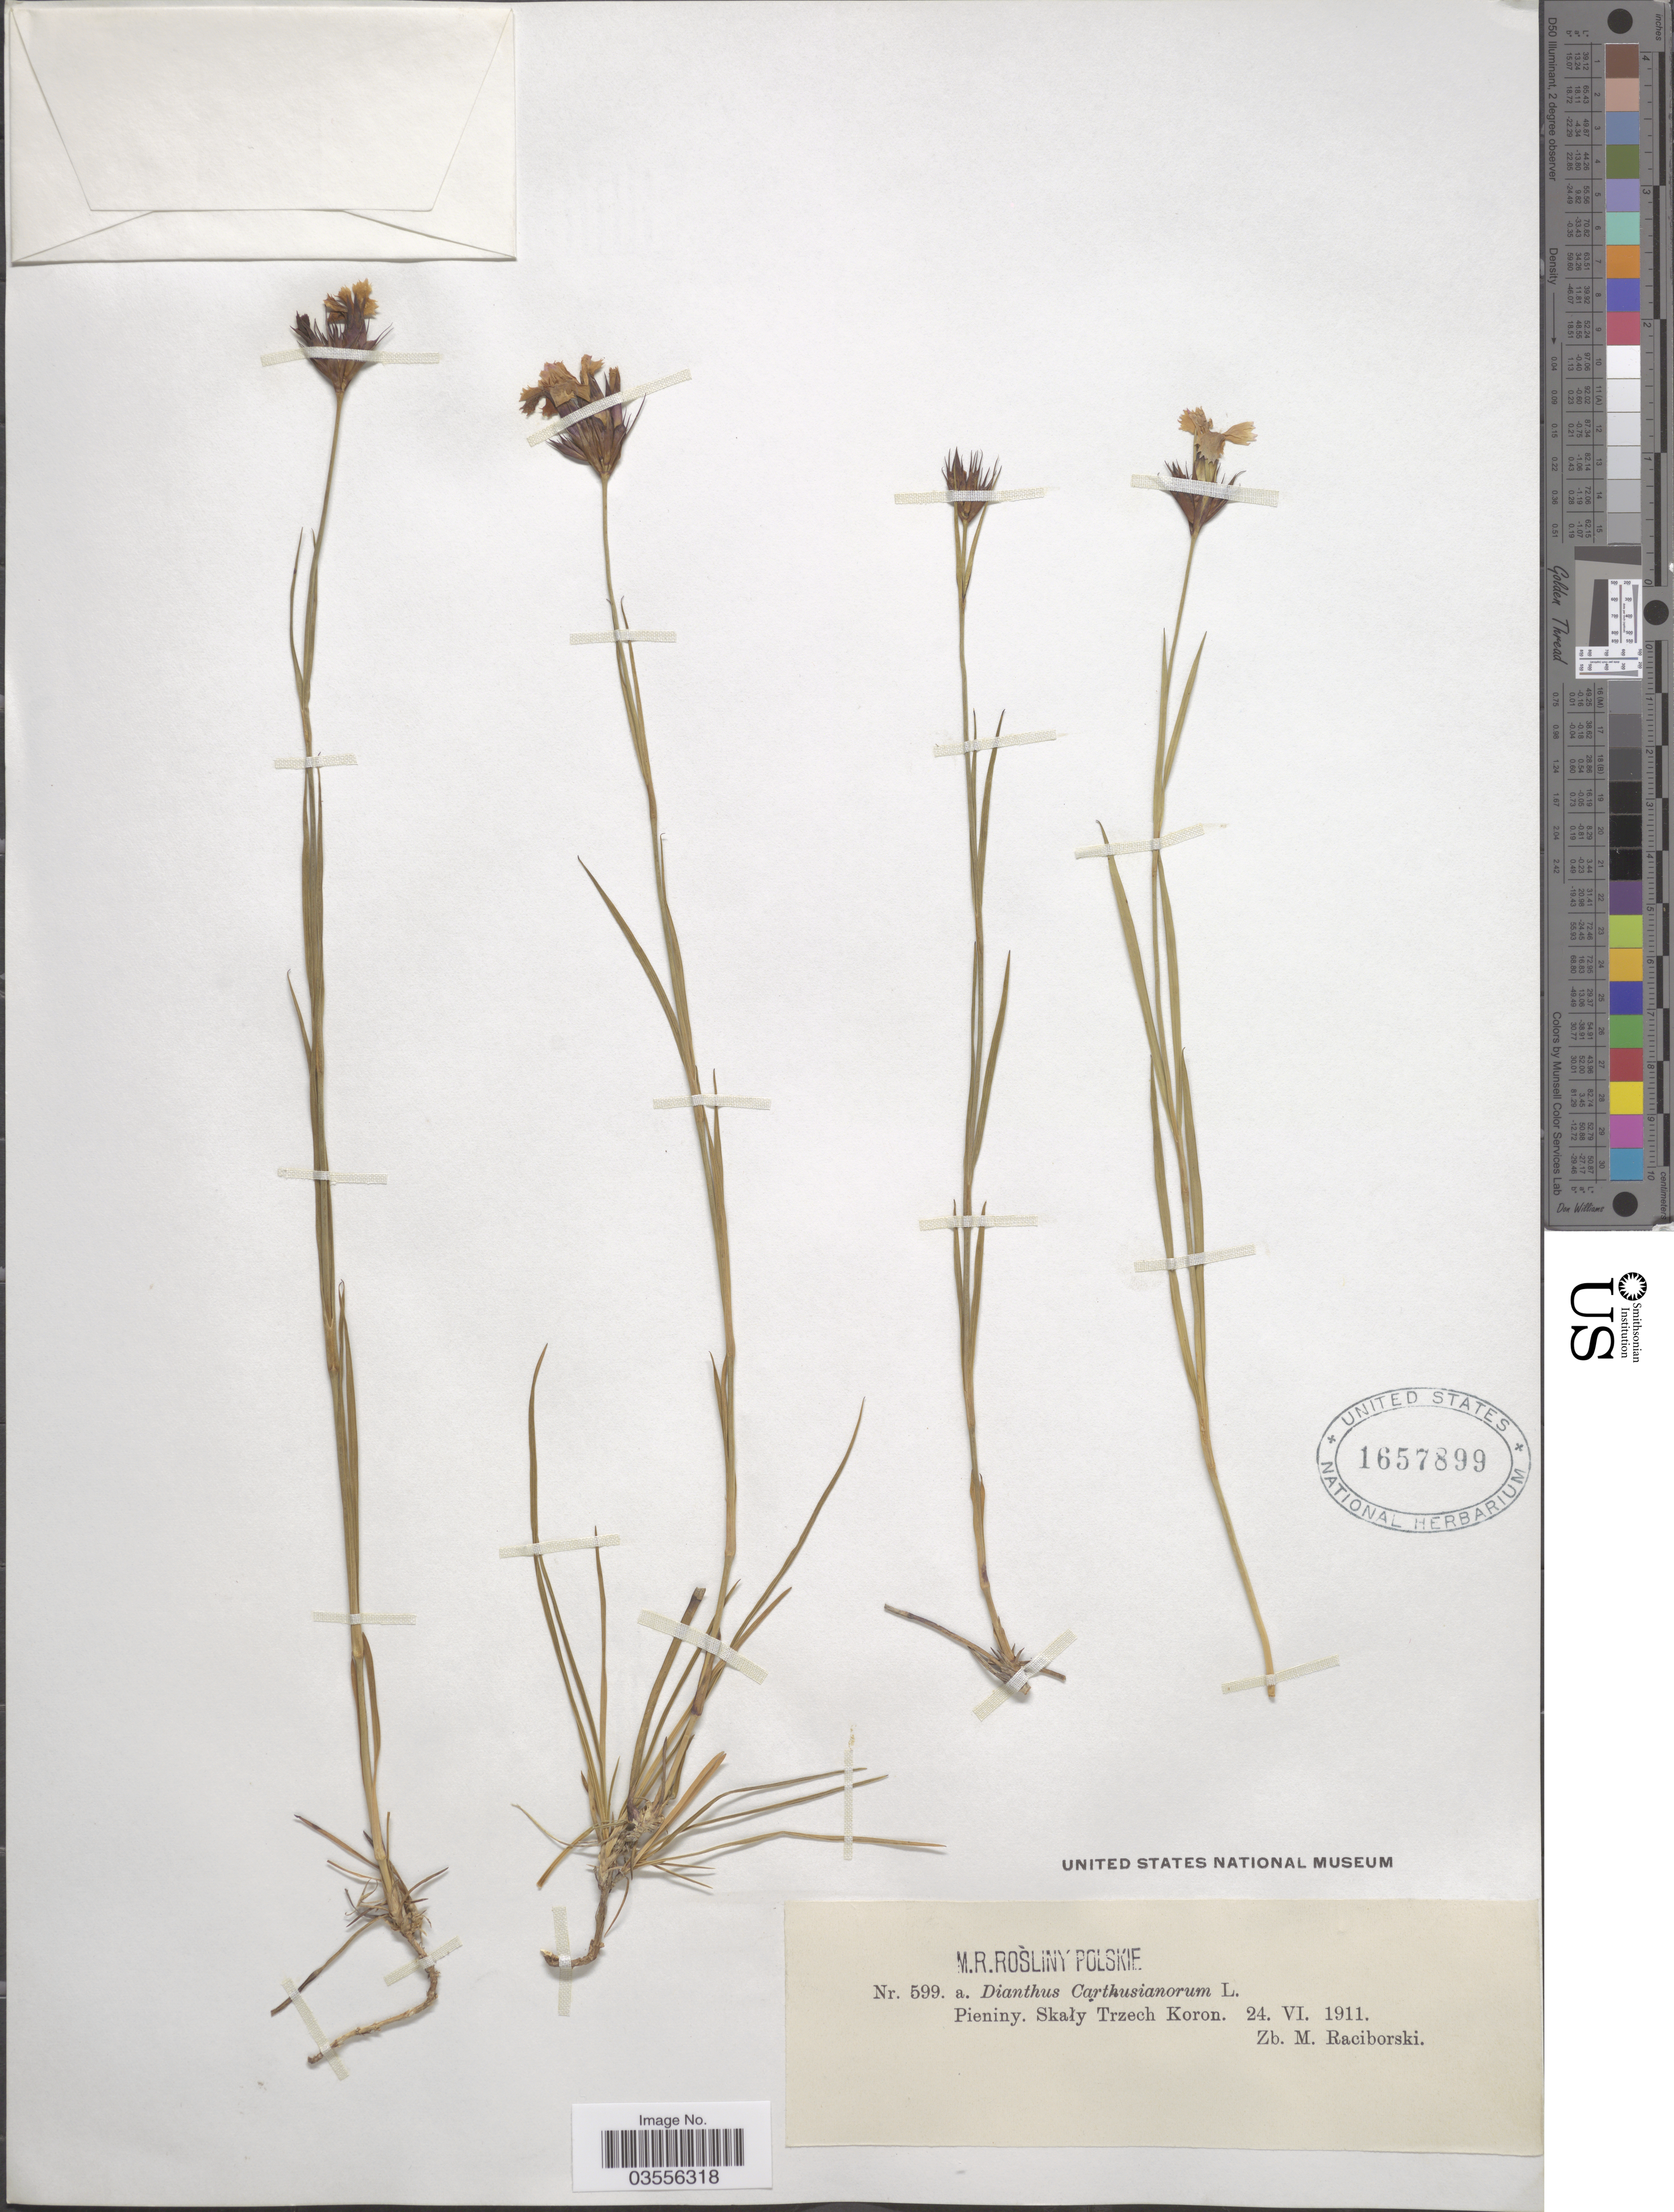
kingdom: Plantae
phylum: Tracheophyta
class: Magnoliopsida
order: Caryophyllales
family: Caryophyllaceae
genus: Dianthus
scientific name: Dianthus carthusianorum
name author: L.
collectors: Z. Raciborski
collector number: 599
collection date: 1911-06-24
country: Poland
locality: Pieniny, Skały Trzech Koron.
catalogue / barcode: US 1657899